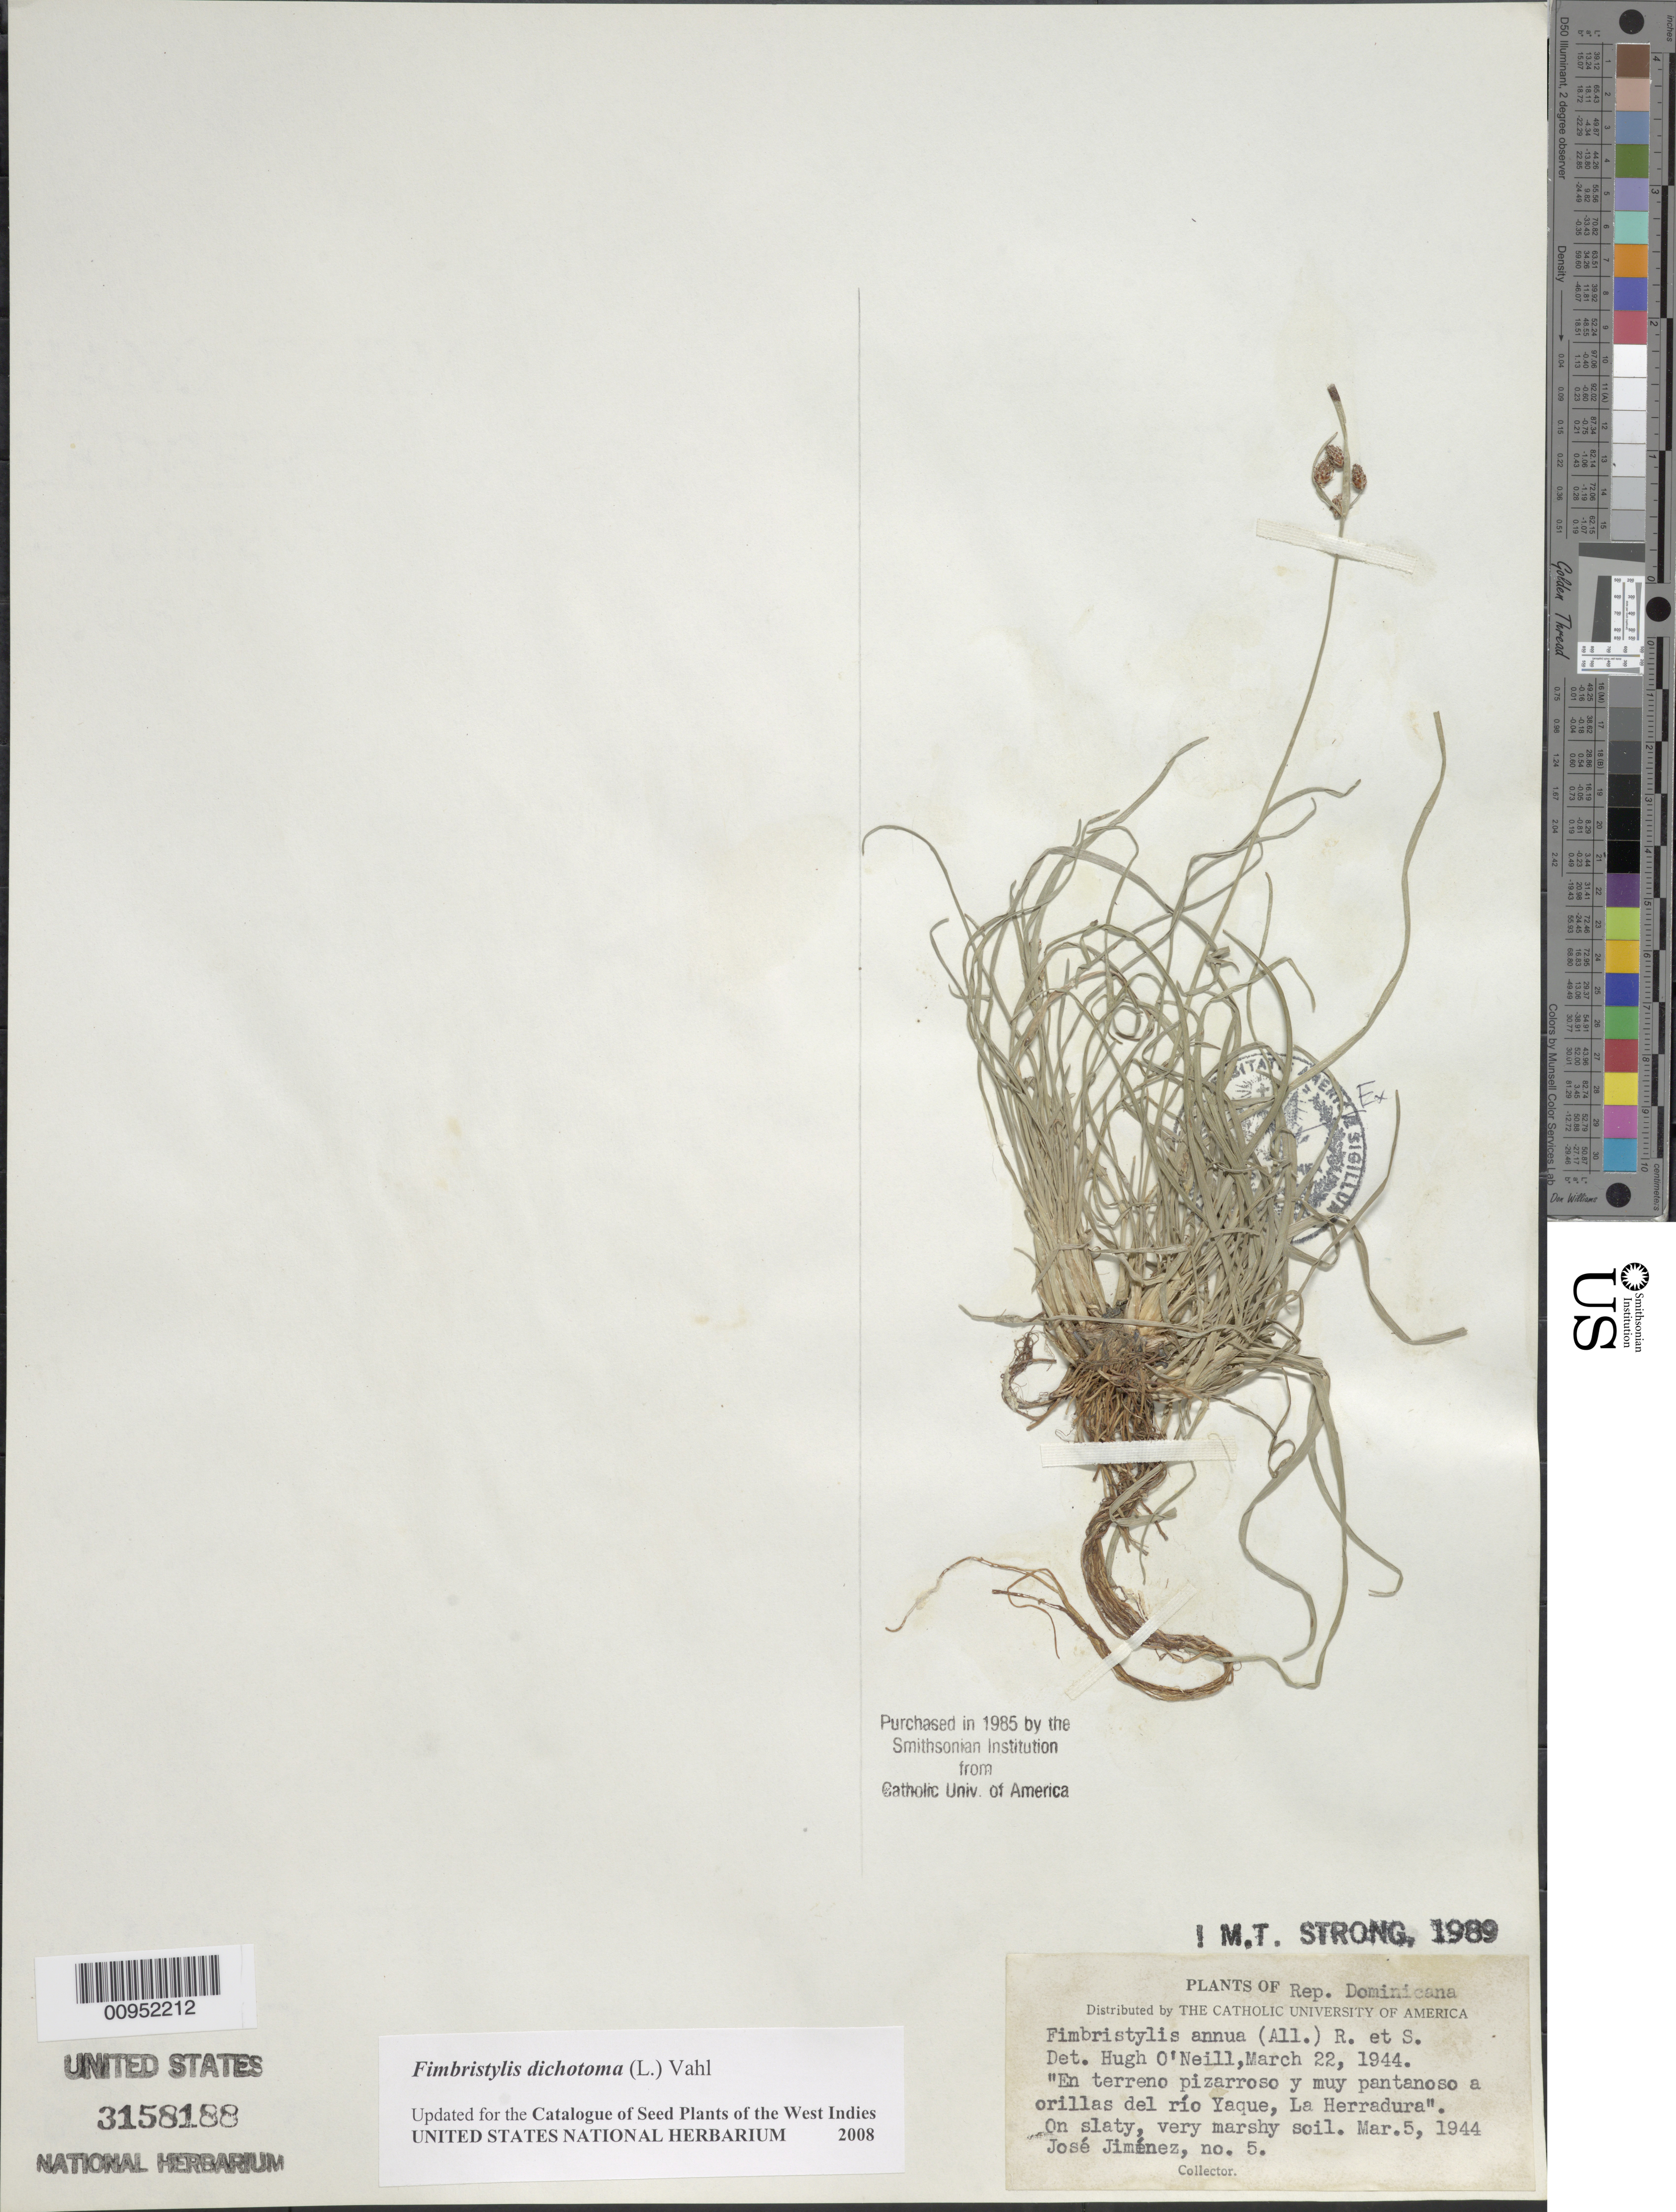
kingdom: Plantae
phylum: Tracheophyta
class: Liliopsida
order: Poales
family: Cyperaceae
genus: Fimbristylis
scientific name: Fimbristylis dichotoma subsp. dichotoma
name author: (L.) Vahl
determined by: Strong, M. T., (US), Smithsonian Institution - National Museum of Natural History (UNITED STATES)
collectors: J. J. Jiménez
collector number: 5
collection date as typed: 05 Mar 1944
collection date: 1944-03-05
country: Dominican Republic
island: Hispaniola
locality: A orillas del Río Yaque, La Herradura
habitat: En terreno pizarroso y muy pantanoso o orillas del rio (on slaty, very marshy soil)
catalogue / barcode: US 3158188